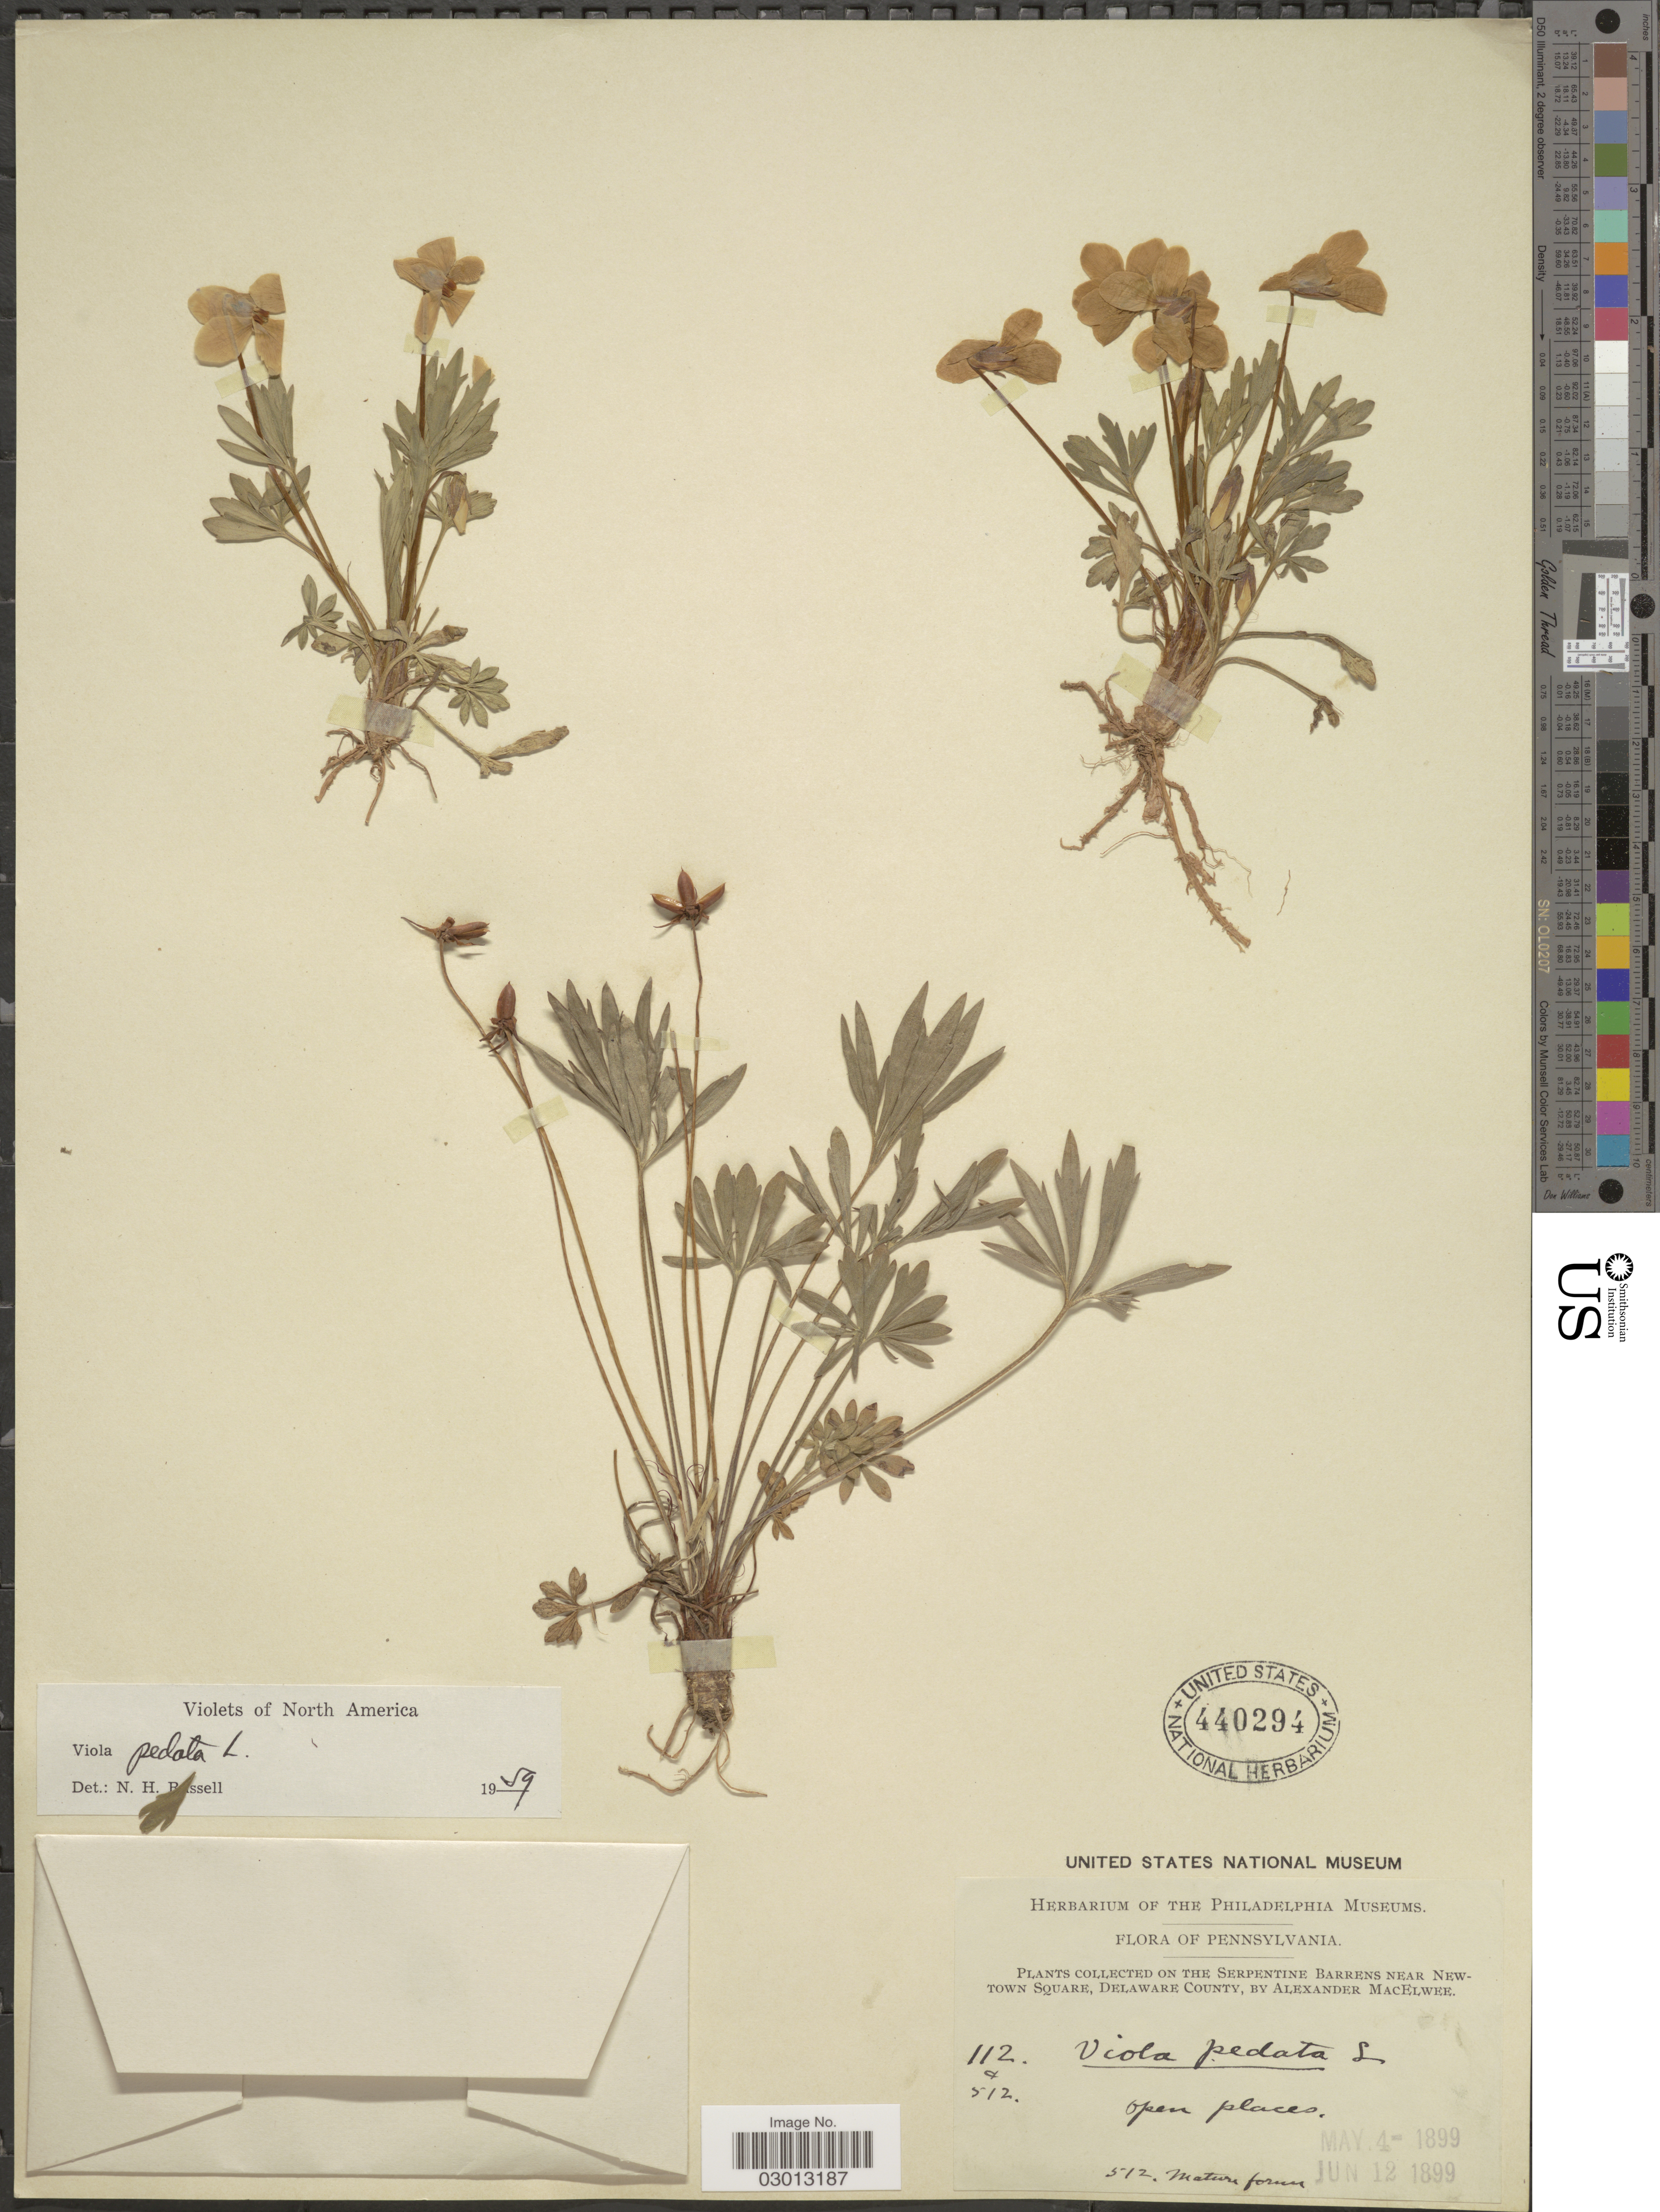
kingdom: Plantae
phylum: Tracheophyta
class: Magnoliopsida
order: Malpighiales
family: Violaceae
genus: Viola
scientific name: Viola pedata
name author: L.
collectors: A. MacElwee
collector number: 112/512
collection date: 1899-05-04/1899-06-12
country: United States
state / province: Pennsylvania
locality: On the Serpentine Barrens near New Town Square, Delaware County.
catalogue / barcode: US 440294